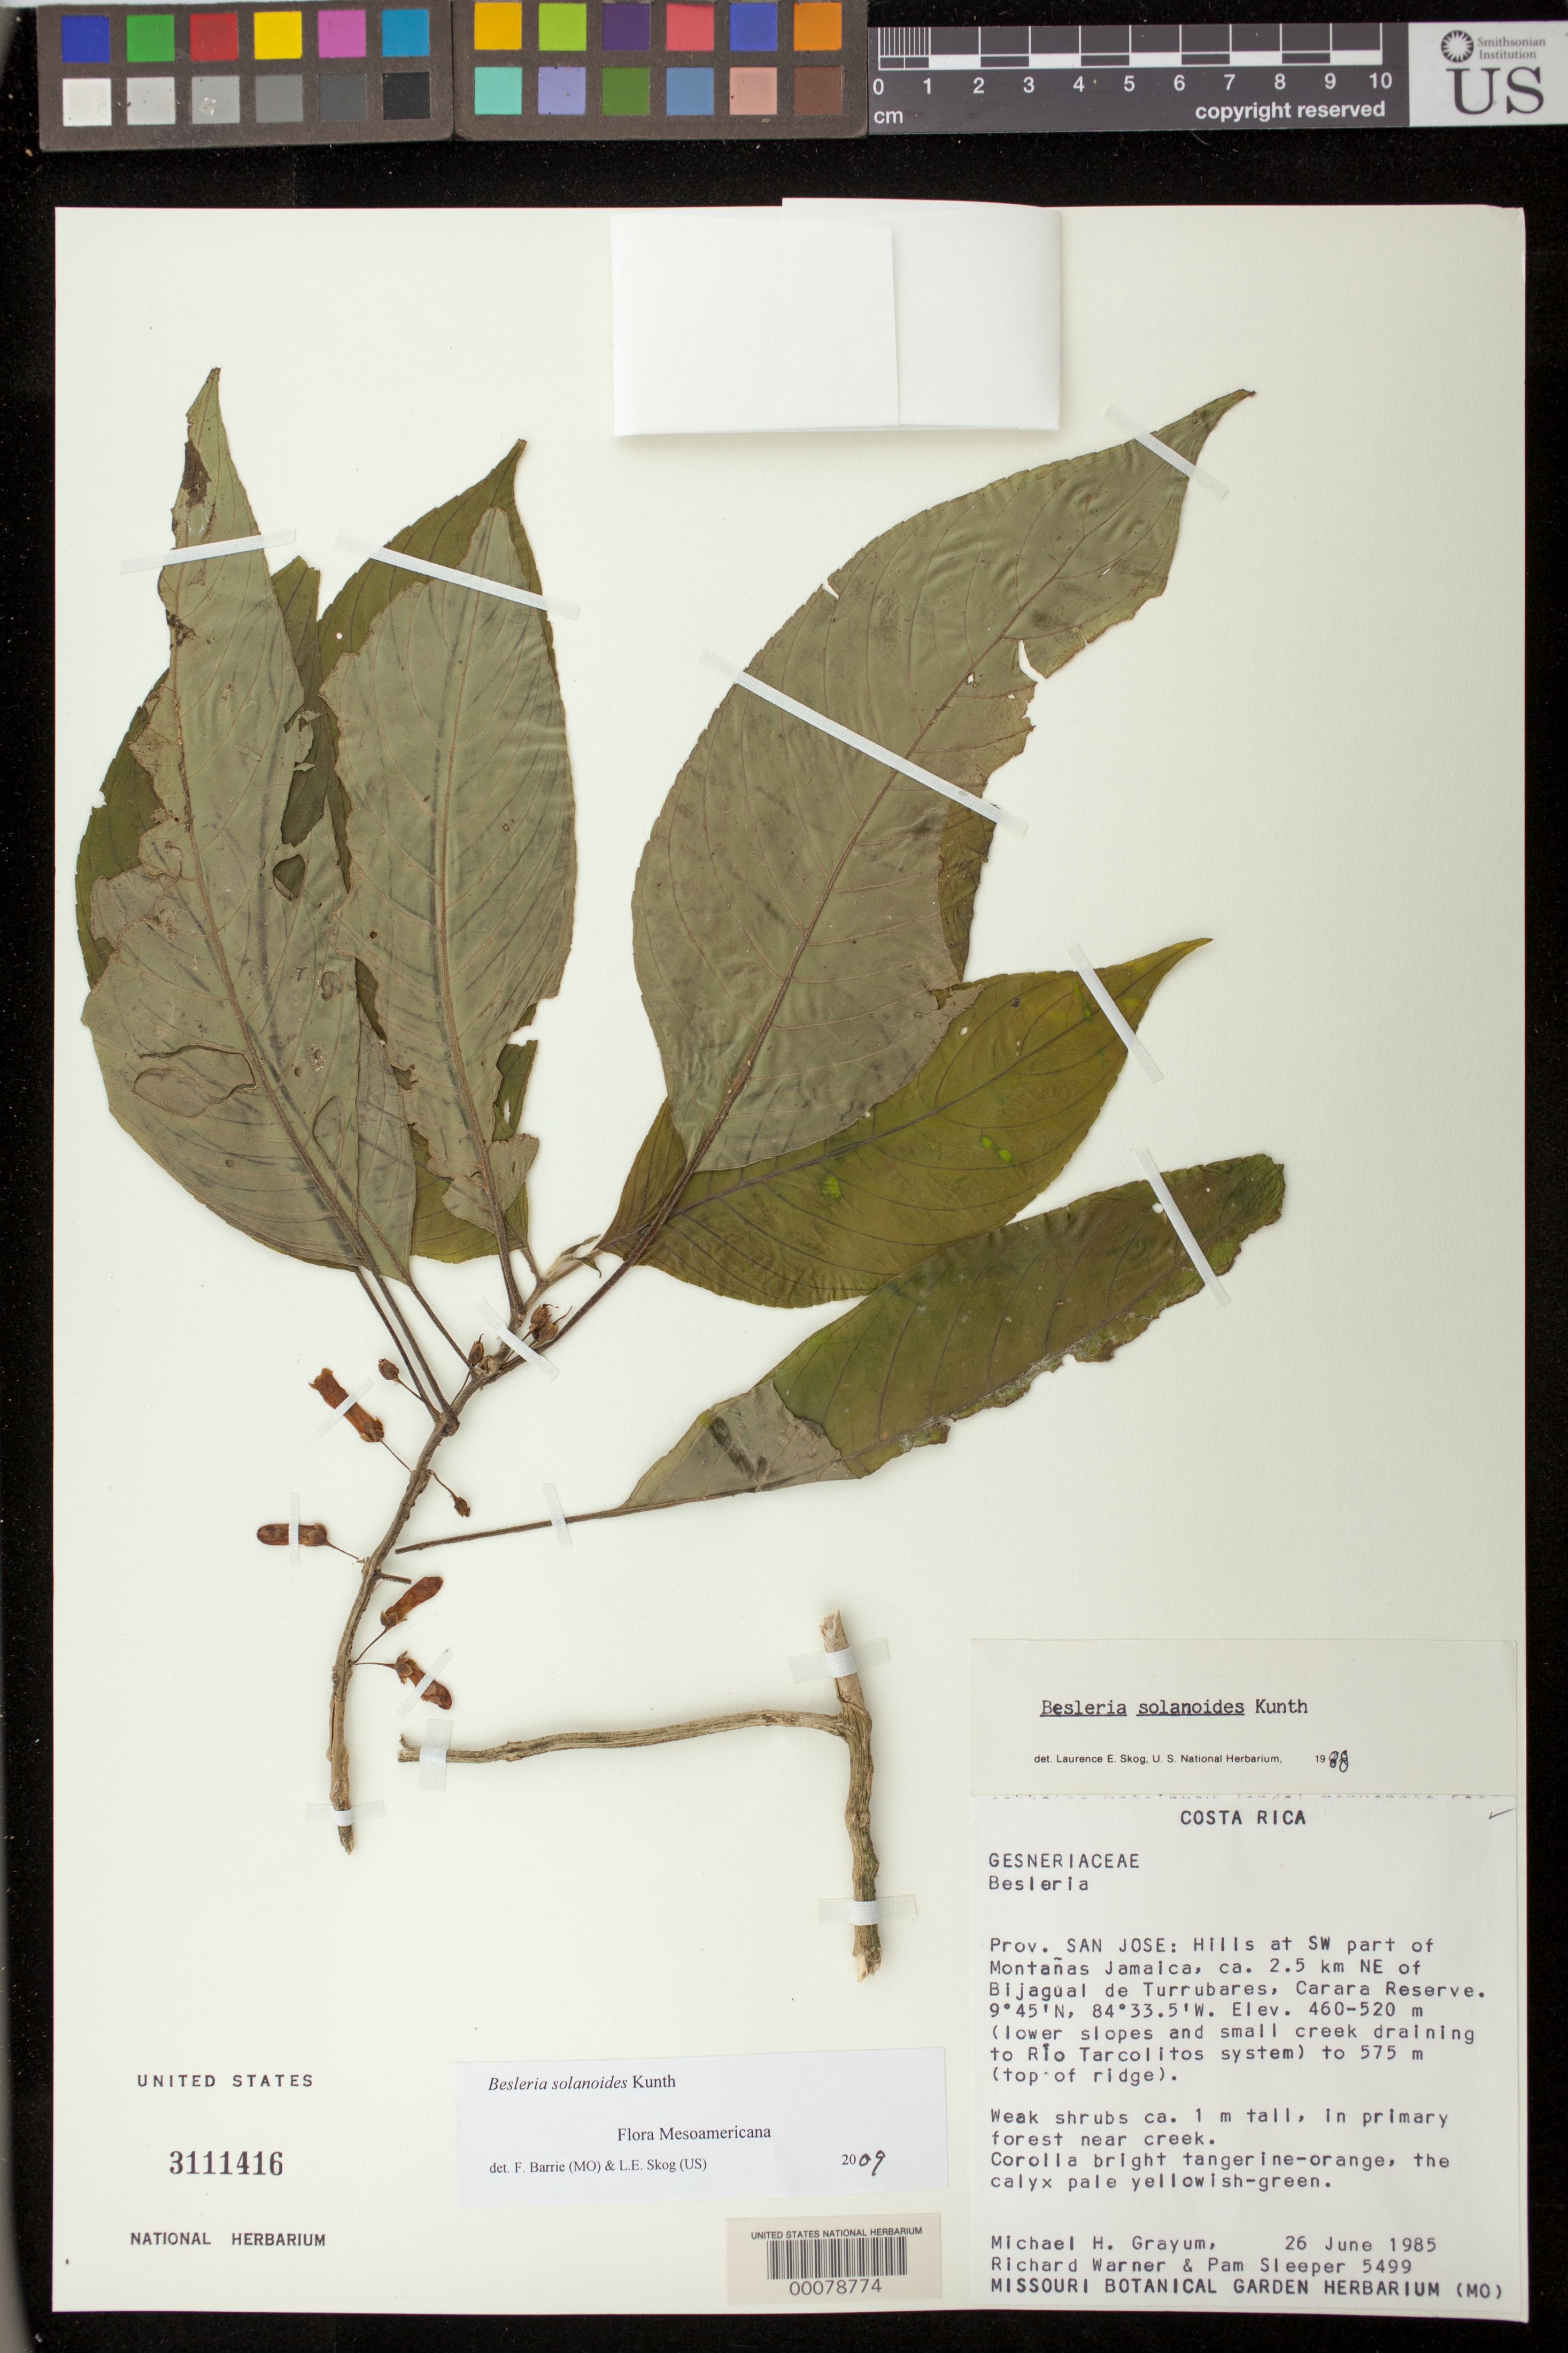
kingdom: Plantae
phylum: Tracheophyta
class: Magnoliopsida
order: Lamiales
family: Gesneriaceae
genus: Besleria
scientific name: Besleria laxiflora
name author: Benth.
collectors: M. H. Grayum, R. Warner & P. Sleeper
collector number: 5499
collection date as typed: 26 Jun 1985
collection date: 1985-06-26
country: Costa Rica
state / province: San José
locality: Hills at SW part of Montanas Jamaica, about 2.5 km NE of Bijagual de Turrubares, Carara Reserve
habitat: In primary forest near creek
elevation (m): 460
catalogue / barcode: US 3111416